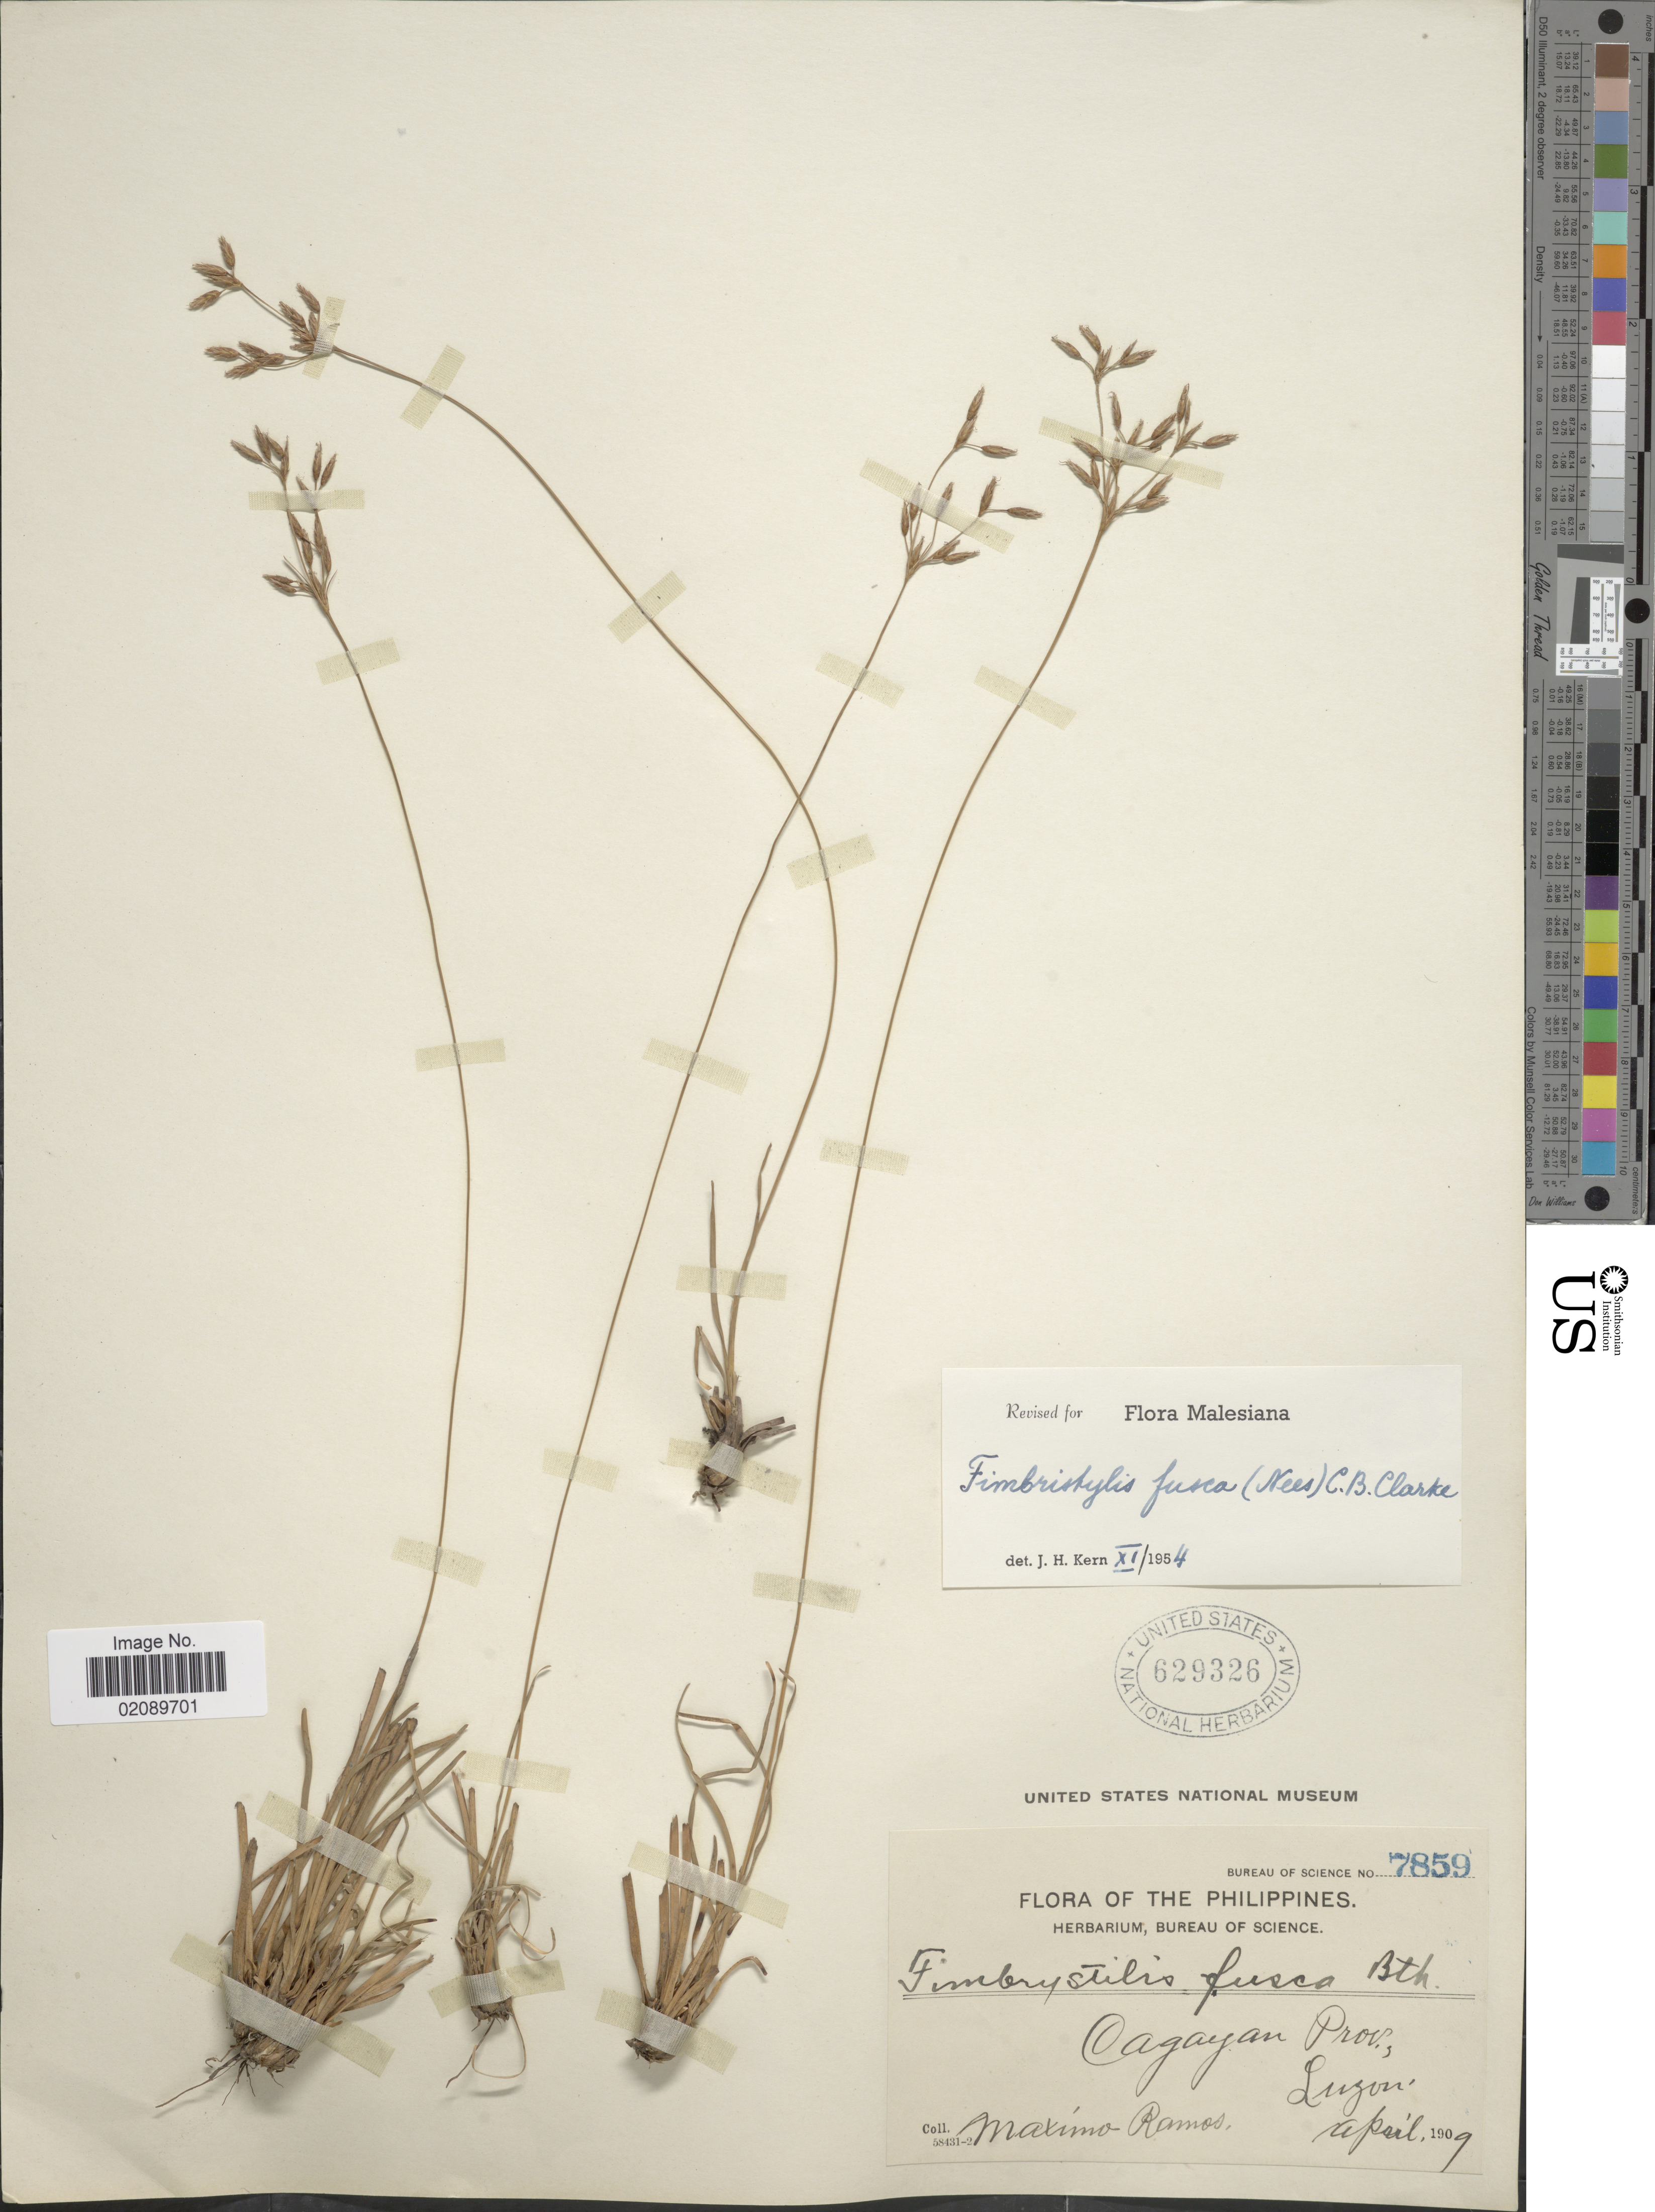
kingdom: Plantae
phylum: Tracheophyta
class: Liliopsida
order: Poales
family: Cyperaceae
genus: Fimbristylis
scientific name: Fimbristylis fusca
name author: (Nees) Benth. ex C.B. Clarke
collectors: M. Ramos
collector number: Bureau of Science 7859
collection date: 1909-04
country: Philippines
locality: Cagayan Prov., Luzon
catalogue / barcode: US 629326